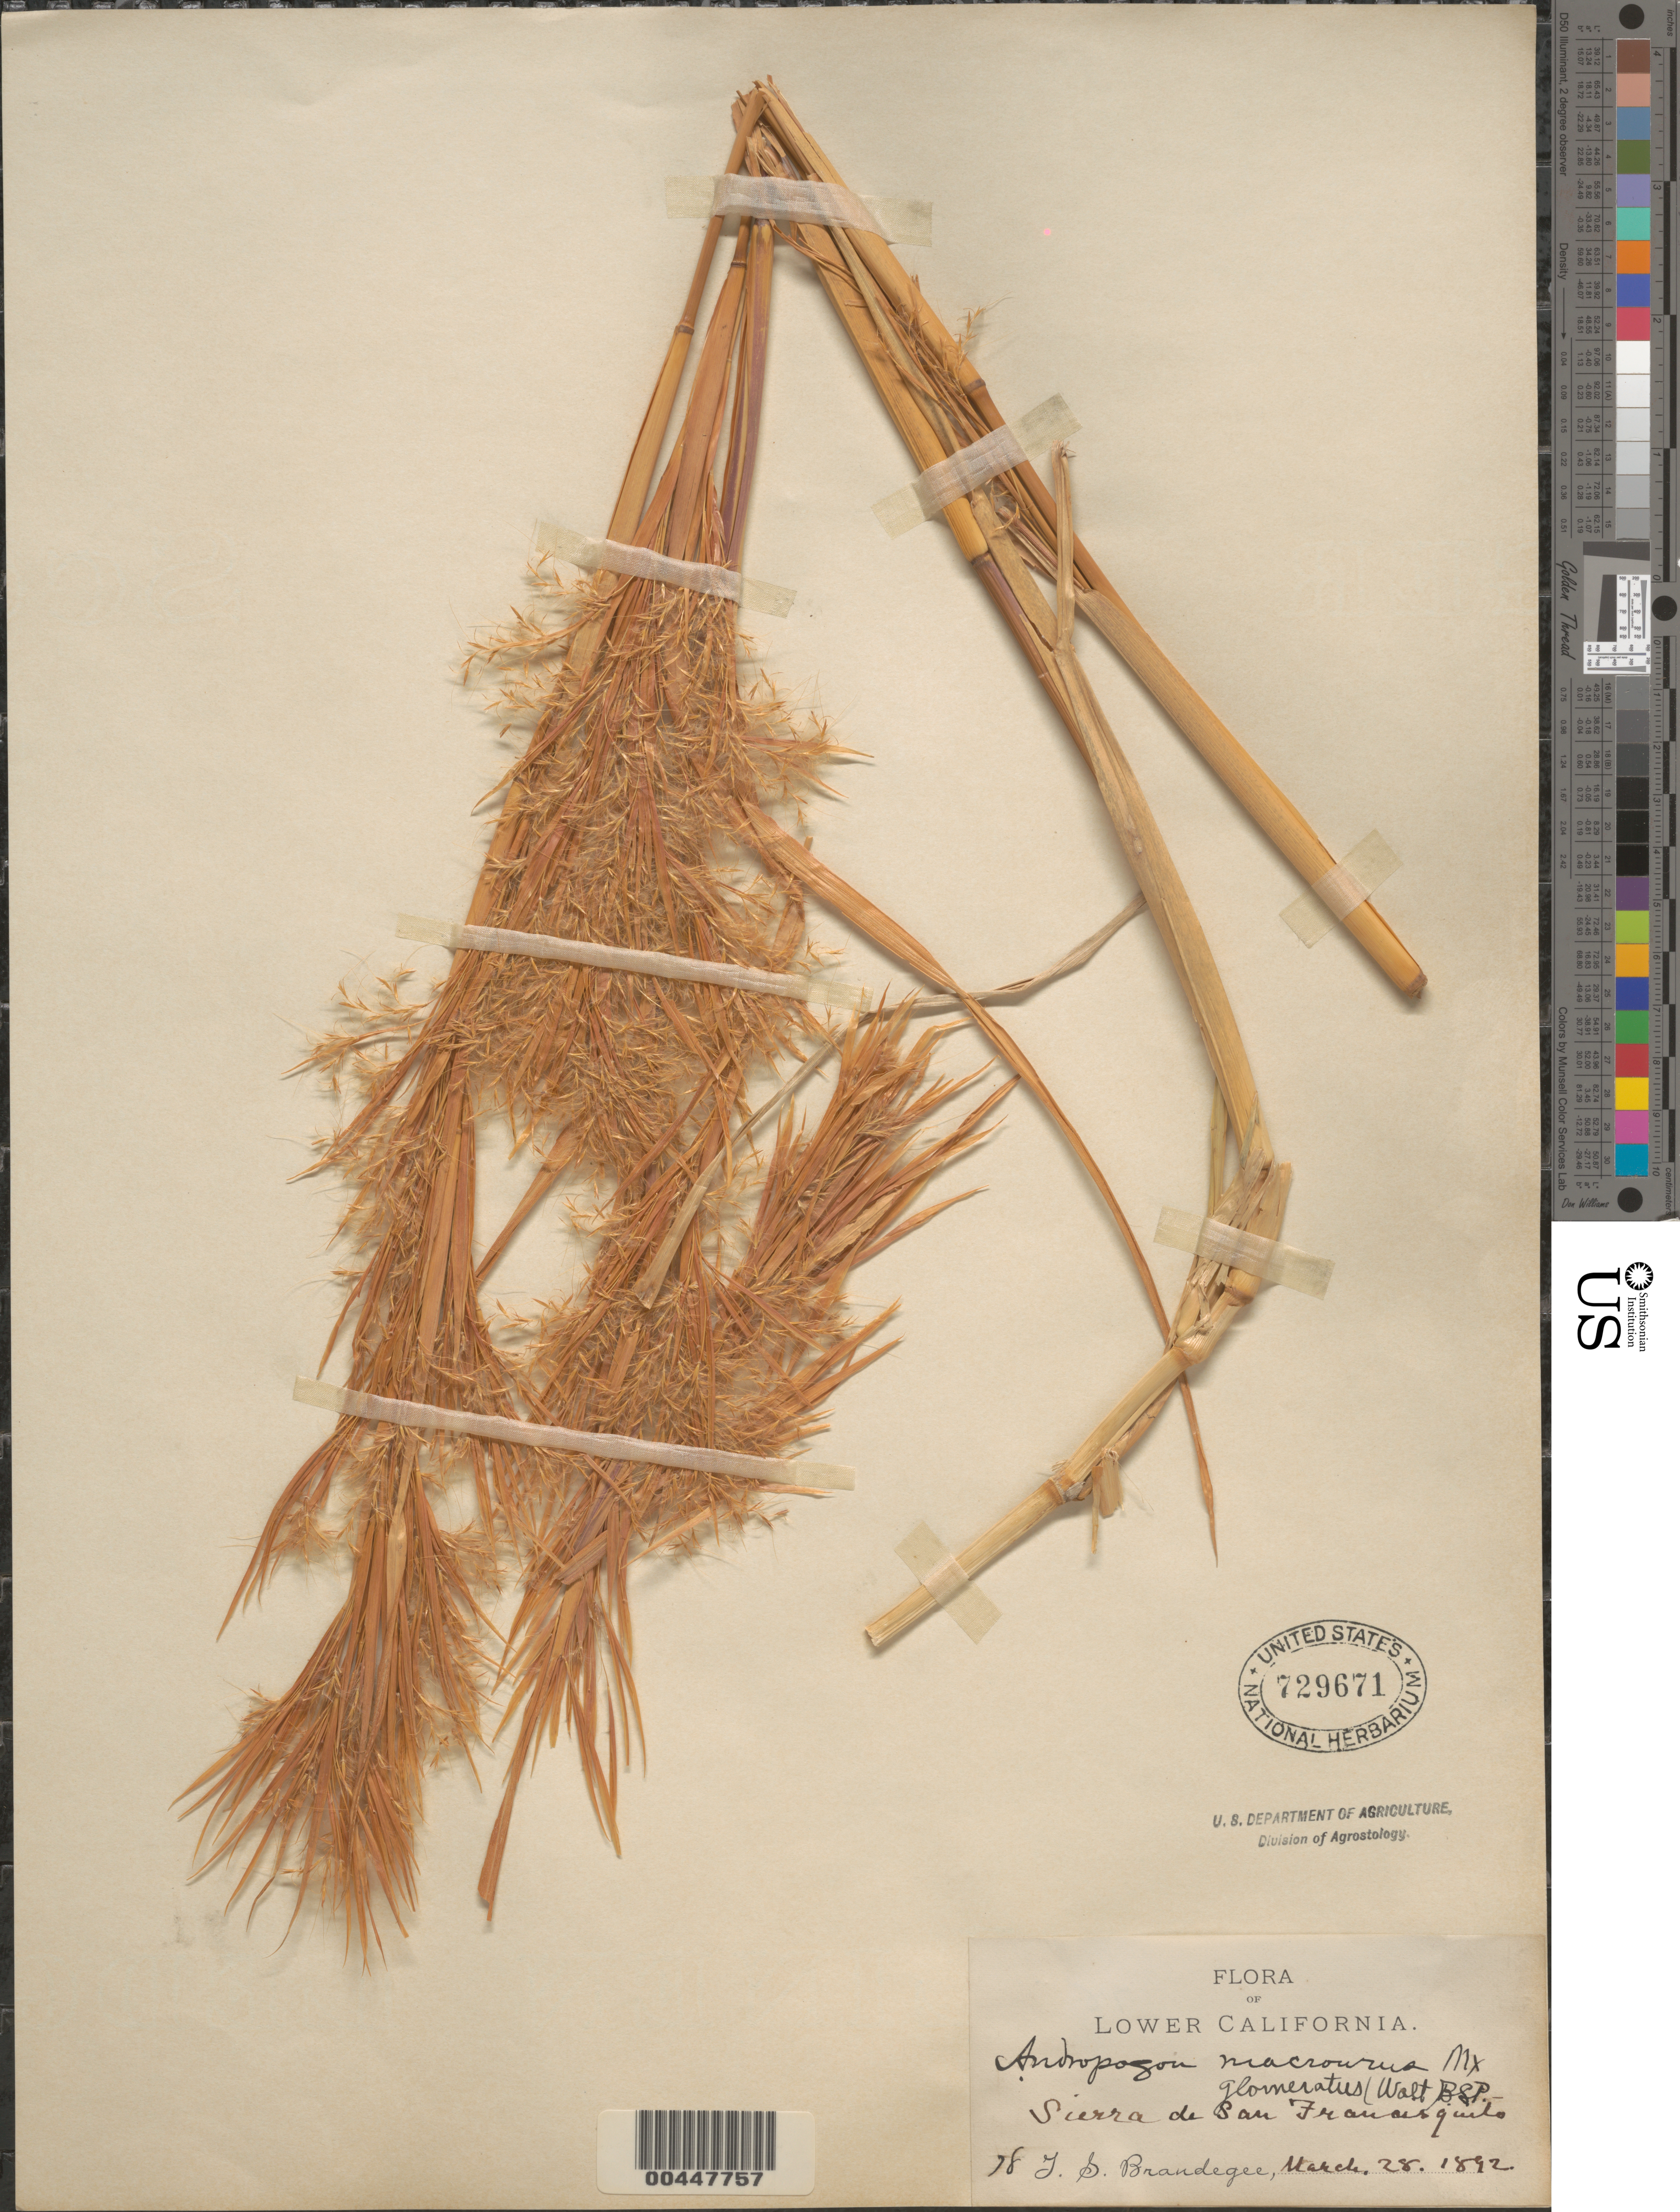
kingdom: Plantae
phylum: Tracheophyta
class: Liliopsida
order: Poales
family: Poaceae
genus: Andropogon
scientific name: Andropogon glomeratus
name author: (Walter) Britton, Stearns & Poggenb.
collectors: T. S. Brandegee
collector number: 78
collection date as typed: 28 Mar 1892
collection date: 1892-03-28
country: Mexico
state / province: Baja California Norte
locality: Sierra de San Francisquito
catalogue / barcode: US 729671